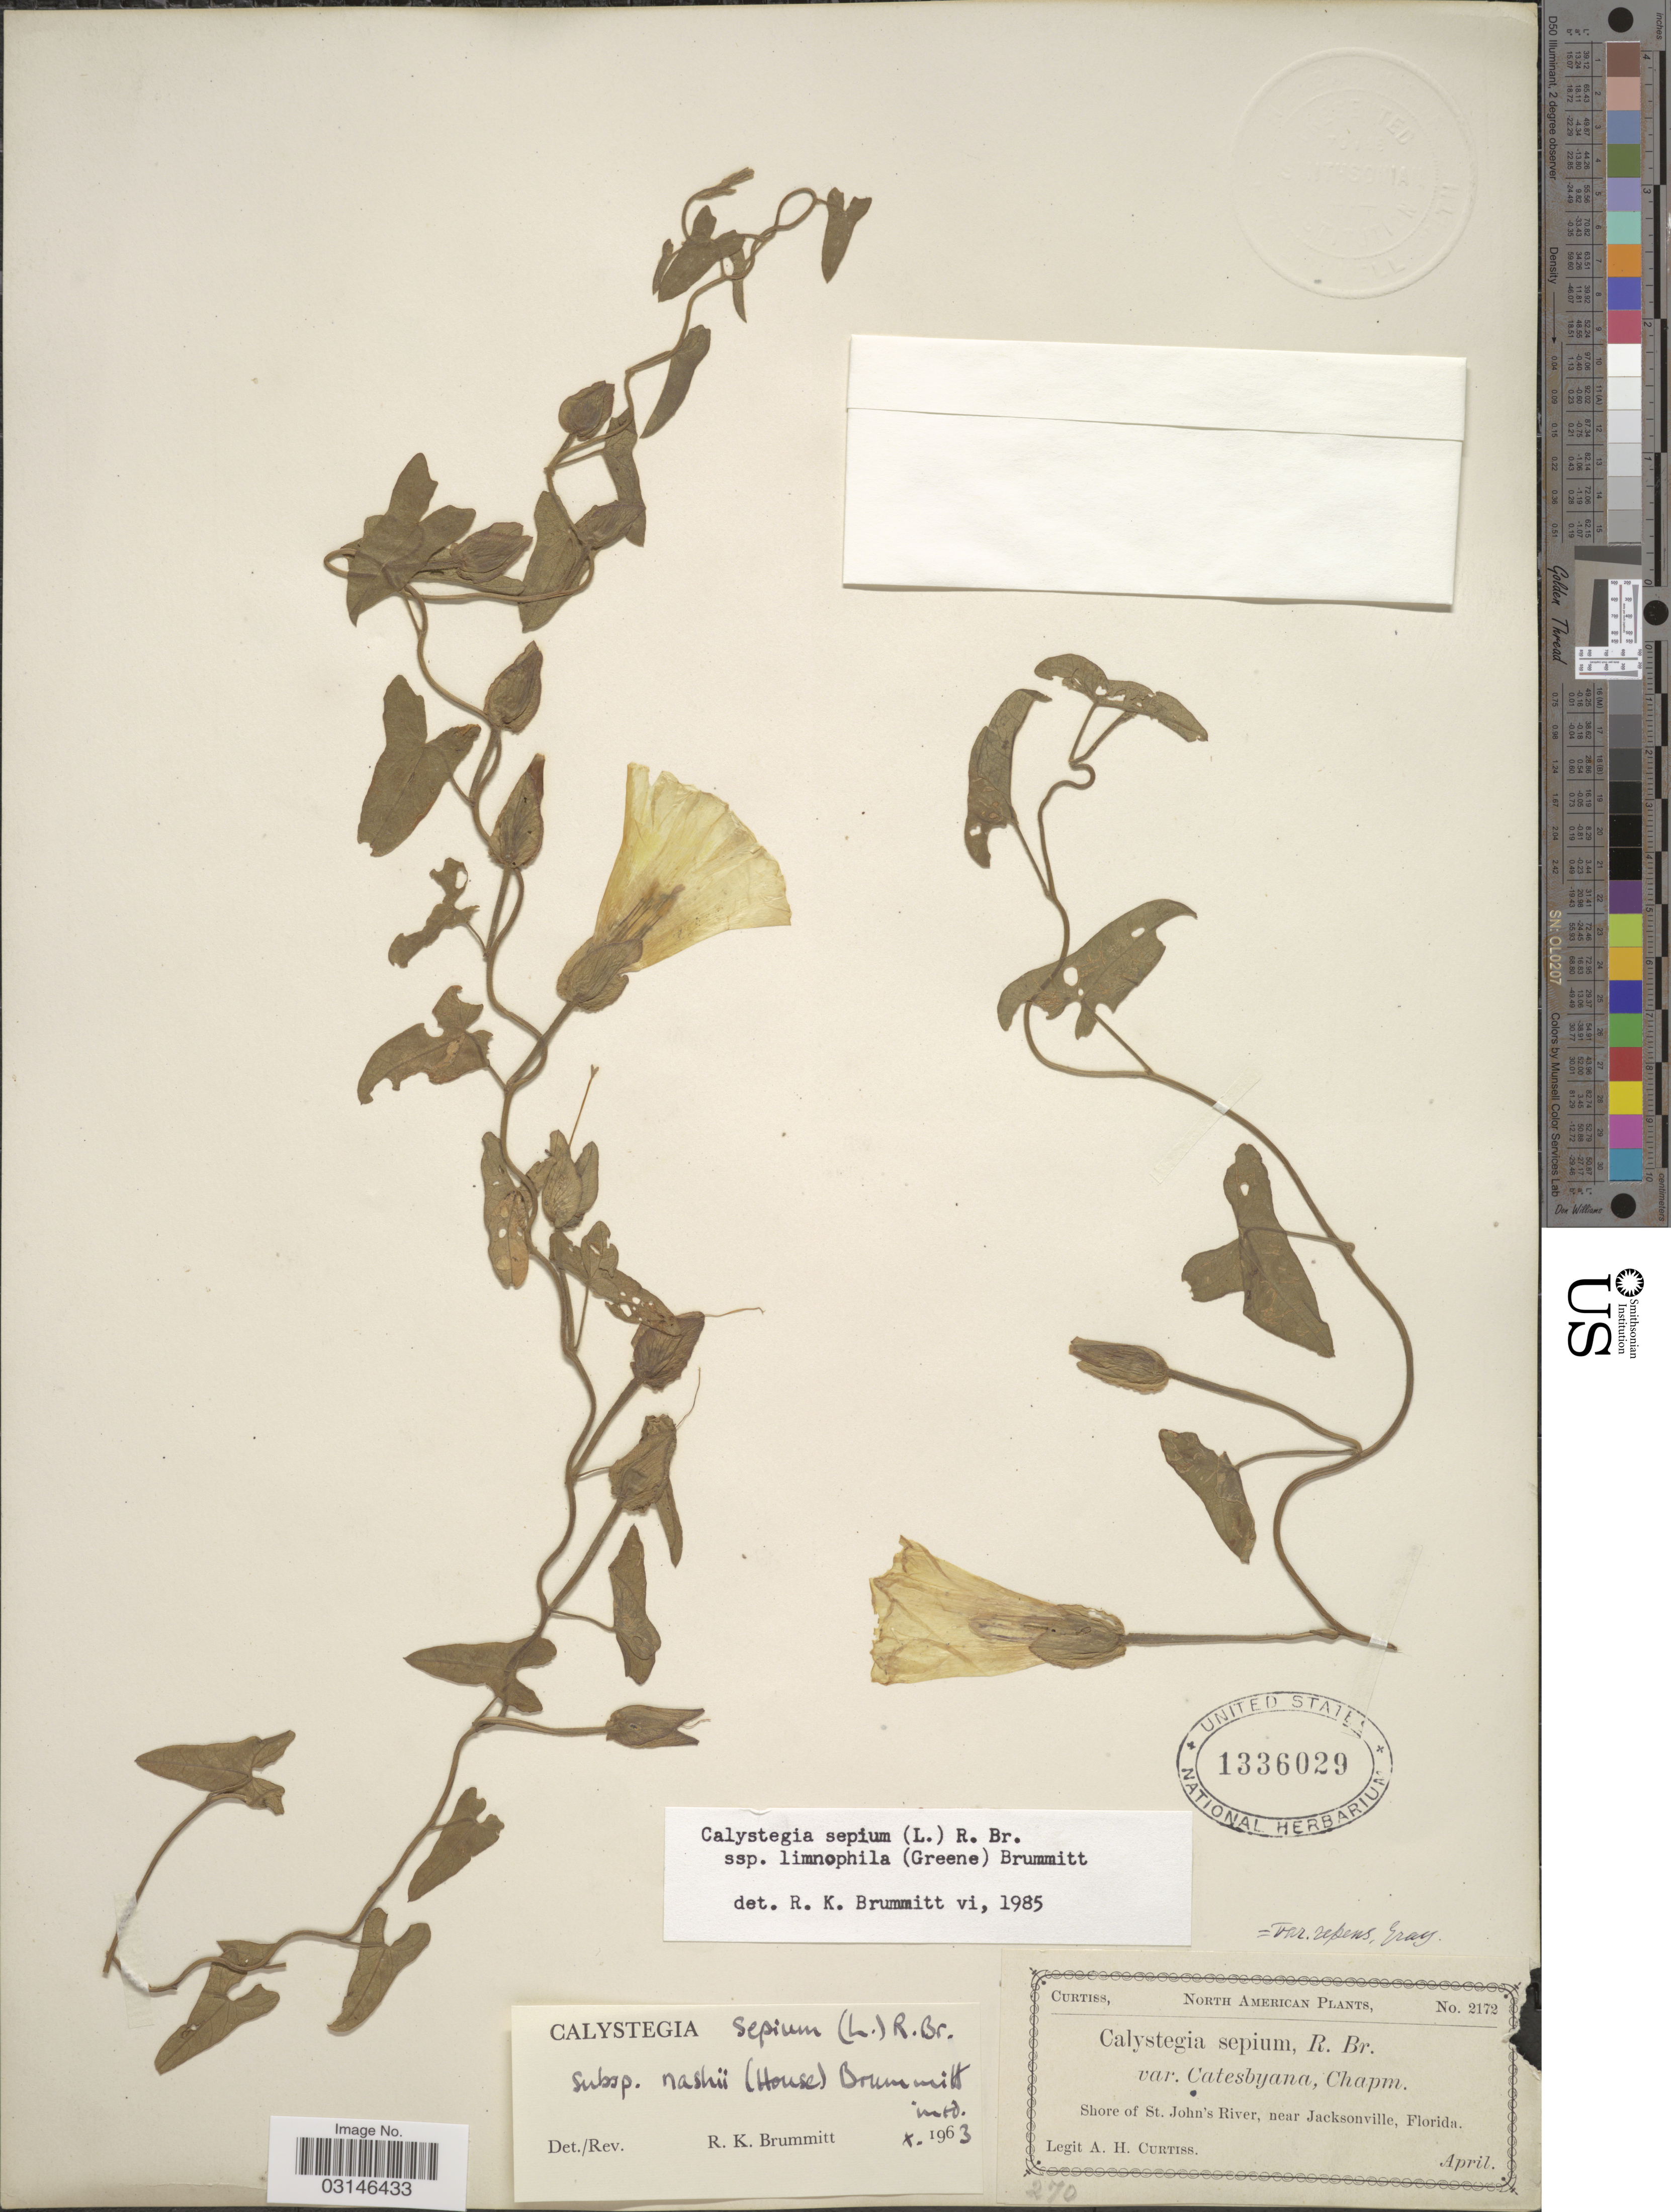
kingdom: Plantae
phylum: Tracheophyta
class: Magnoliopsida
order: Solanales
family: Convolvulaceae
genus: Calystegia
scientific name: Calystegia sepium subsp. limnophila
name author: (Greene) Brummitt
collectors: A. H. Curtiss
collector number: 2172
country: United States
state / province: Florida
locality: Shore of St. John's River, near Jacksonville, Florida.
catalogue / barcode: US 1336029